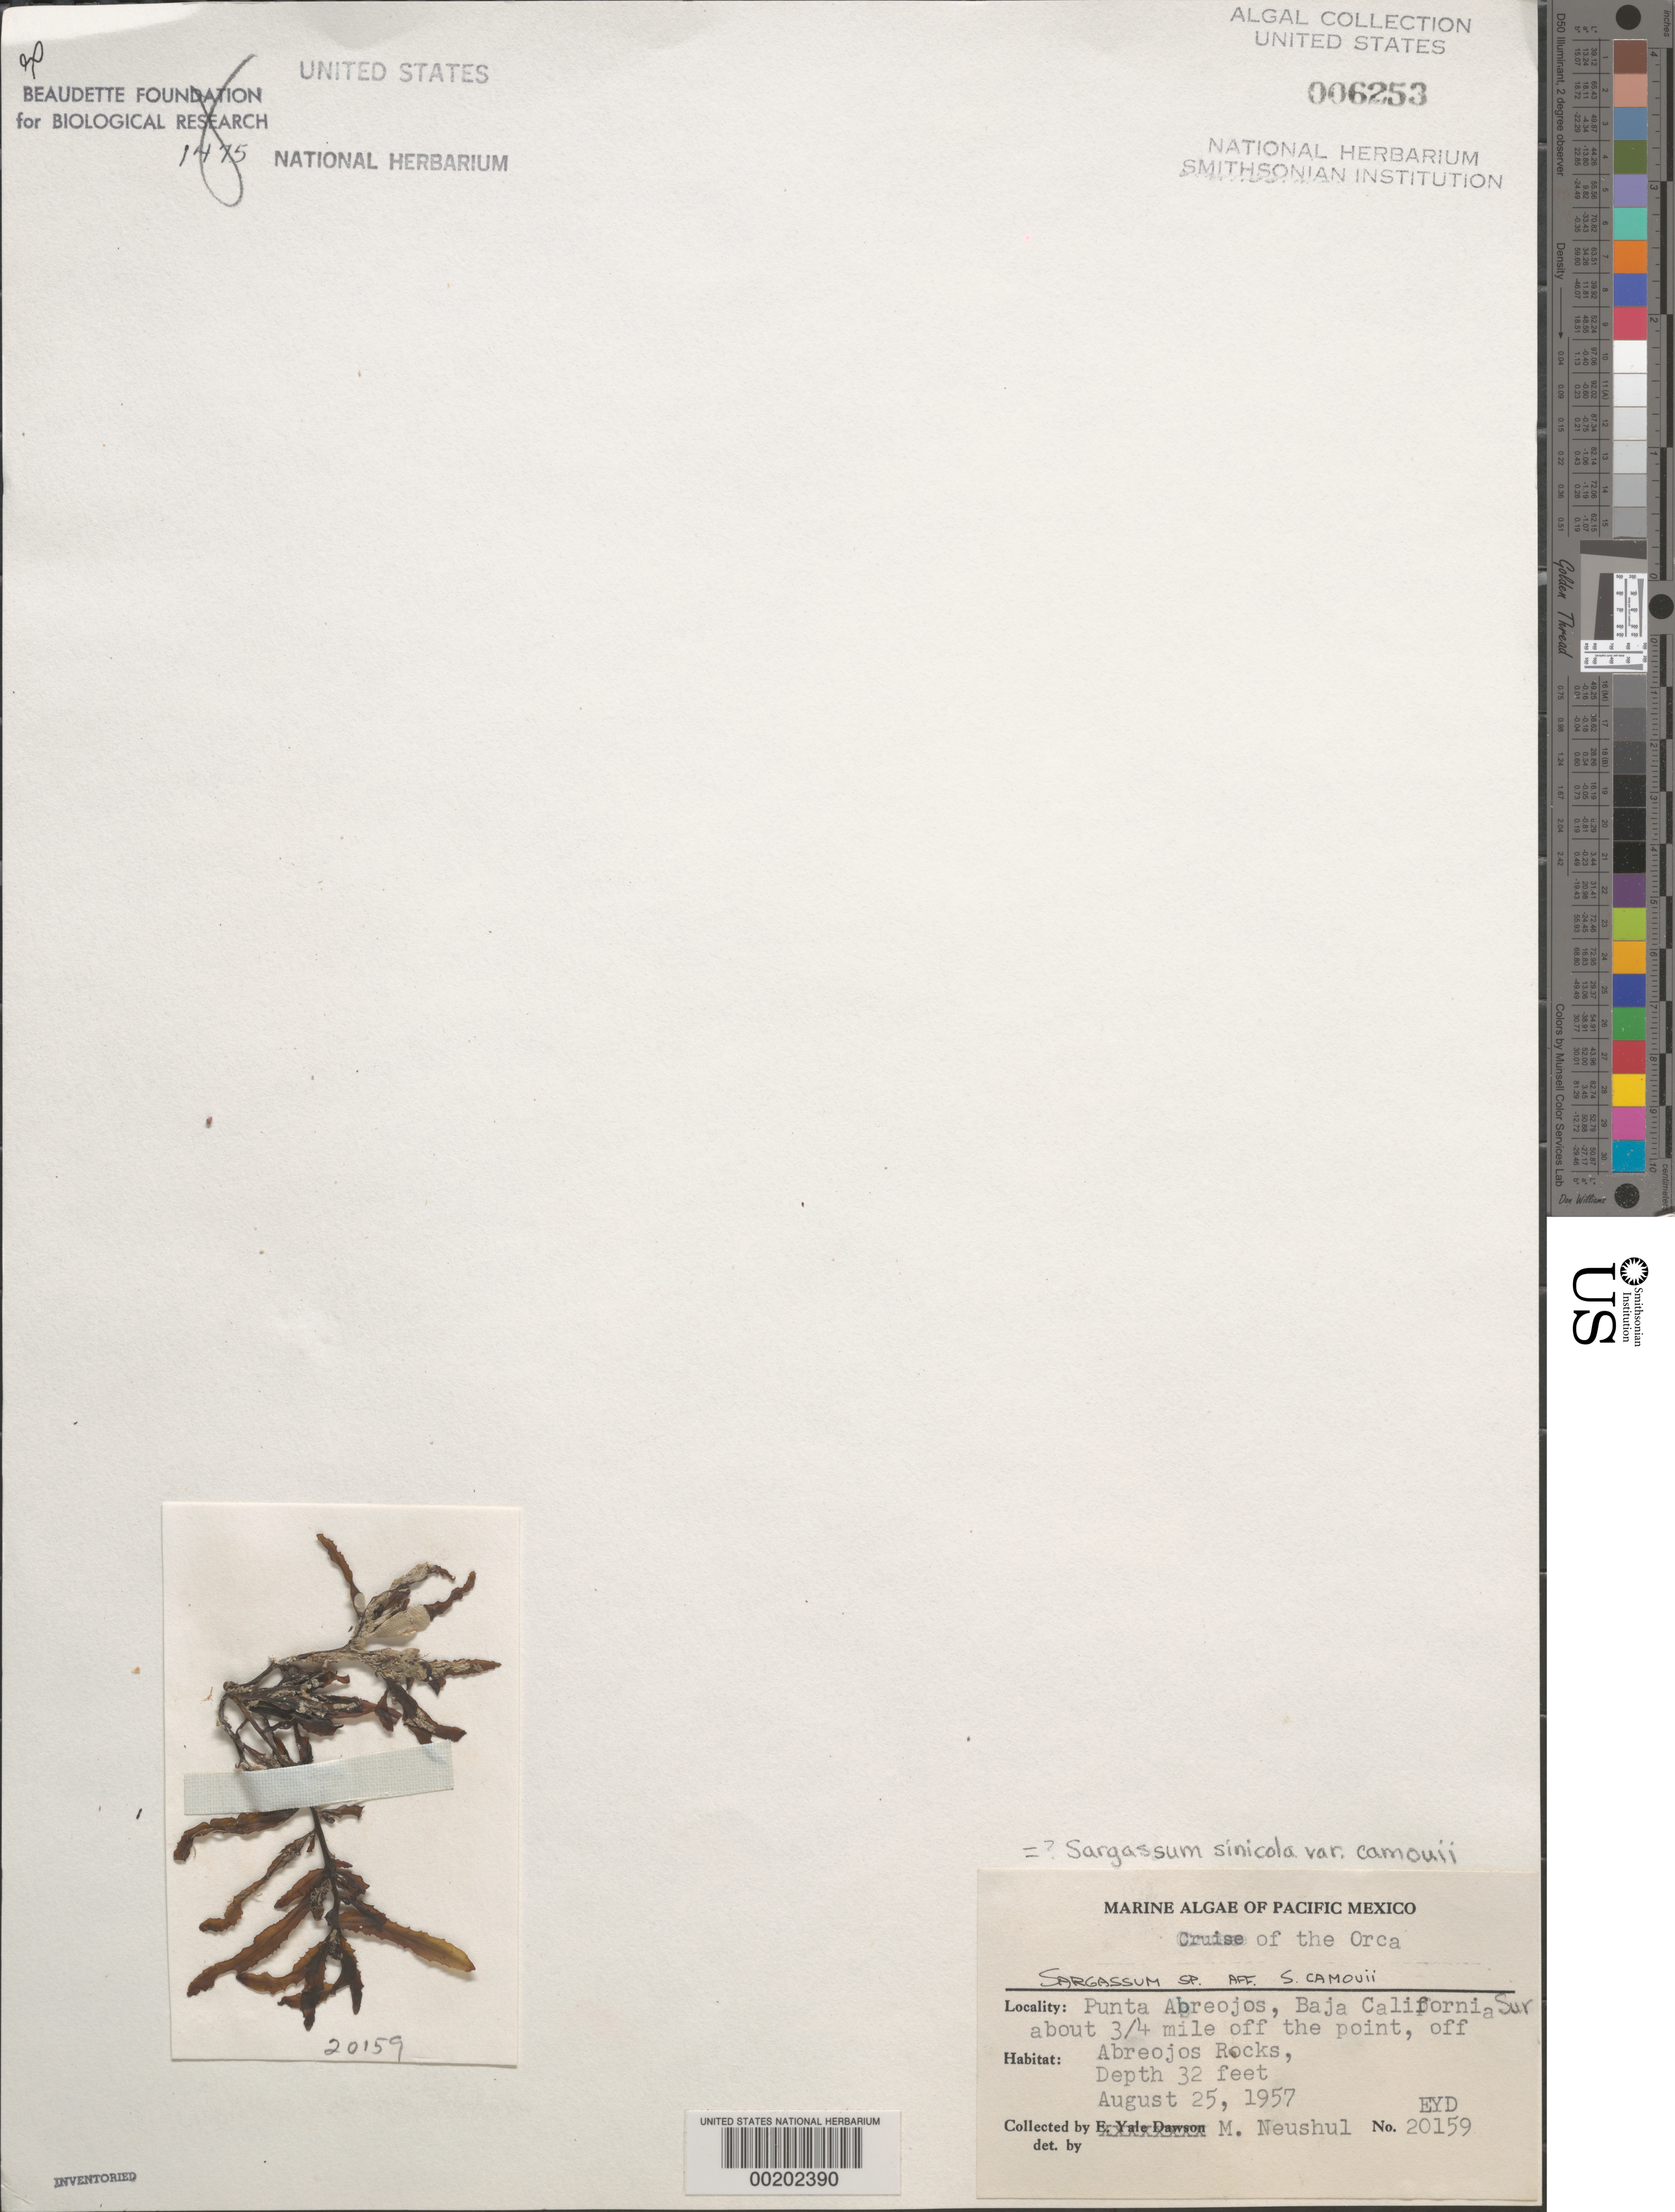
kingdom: Chromista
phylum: Ochrophyta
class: Phaeophyceae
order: Fucales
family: Sargassaceae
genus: Sargassum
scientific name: Sargassum sinicola var. camouii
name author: (E.Y. Dawson) J.N. Norris & Yensen in McCourt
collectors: M. Neushul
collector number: EYD 20159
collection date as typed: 25 Aug 1957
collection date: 1957-08-25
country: Mexico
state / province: Baja California Sur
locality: Punta Abreojos off Abreojos Rocks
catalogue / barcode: US 6253